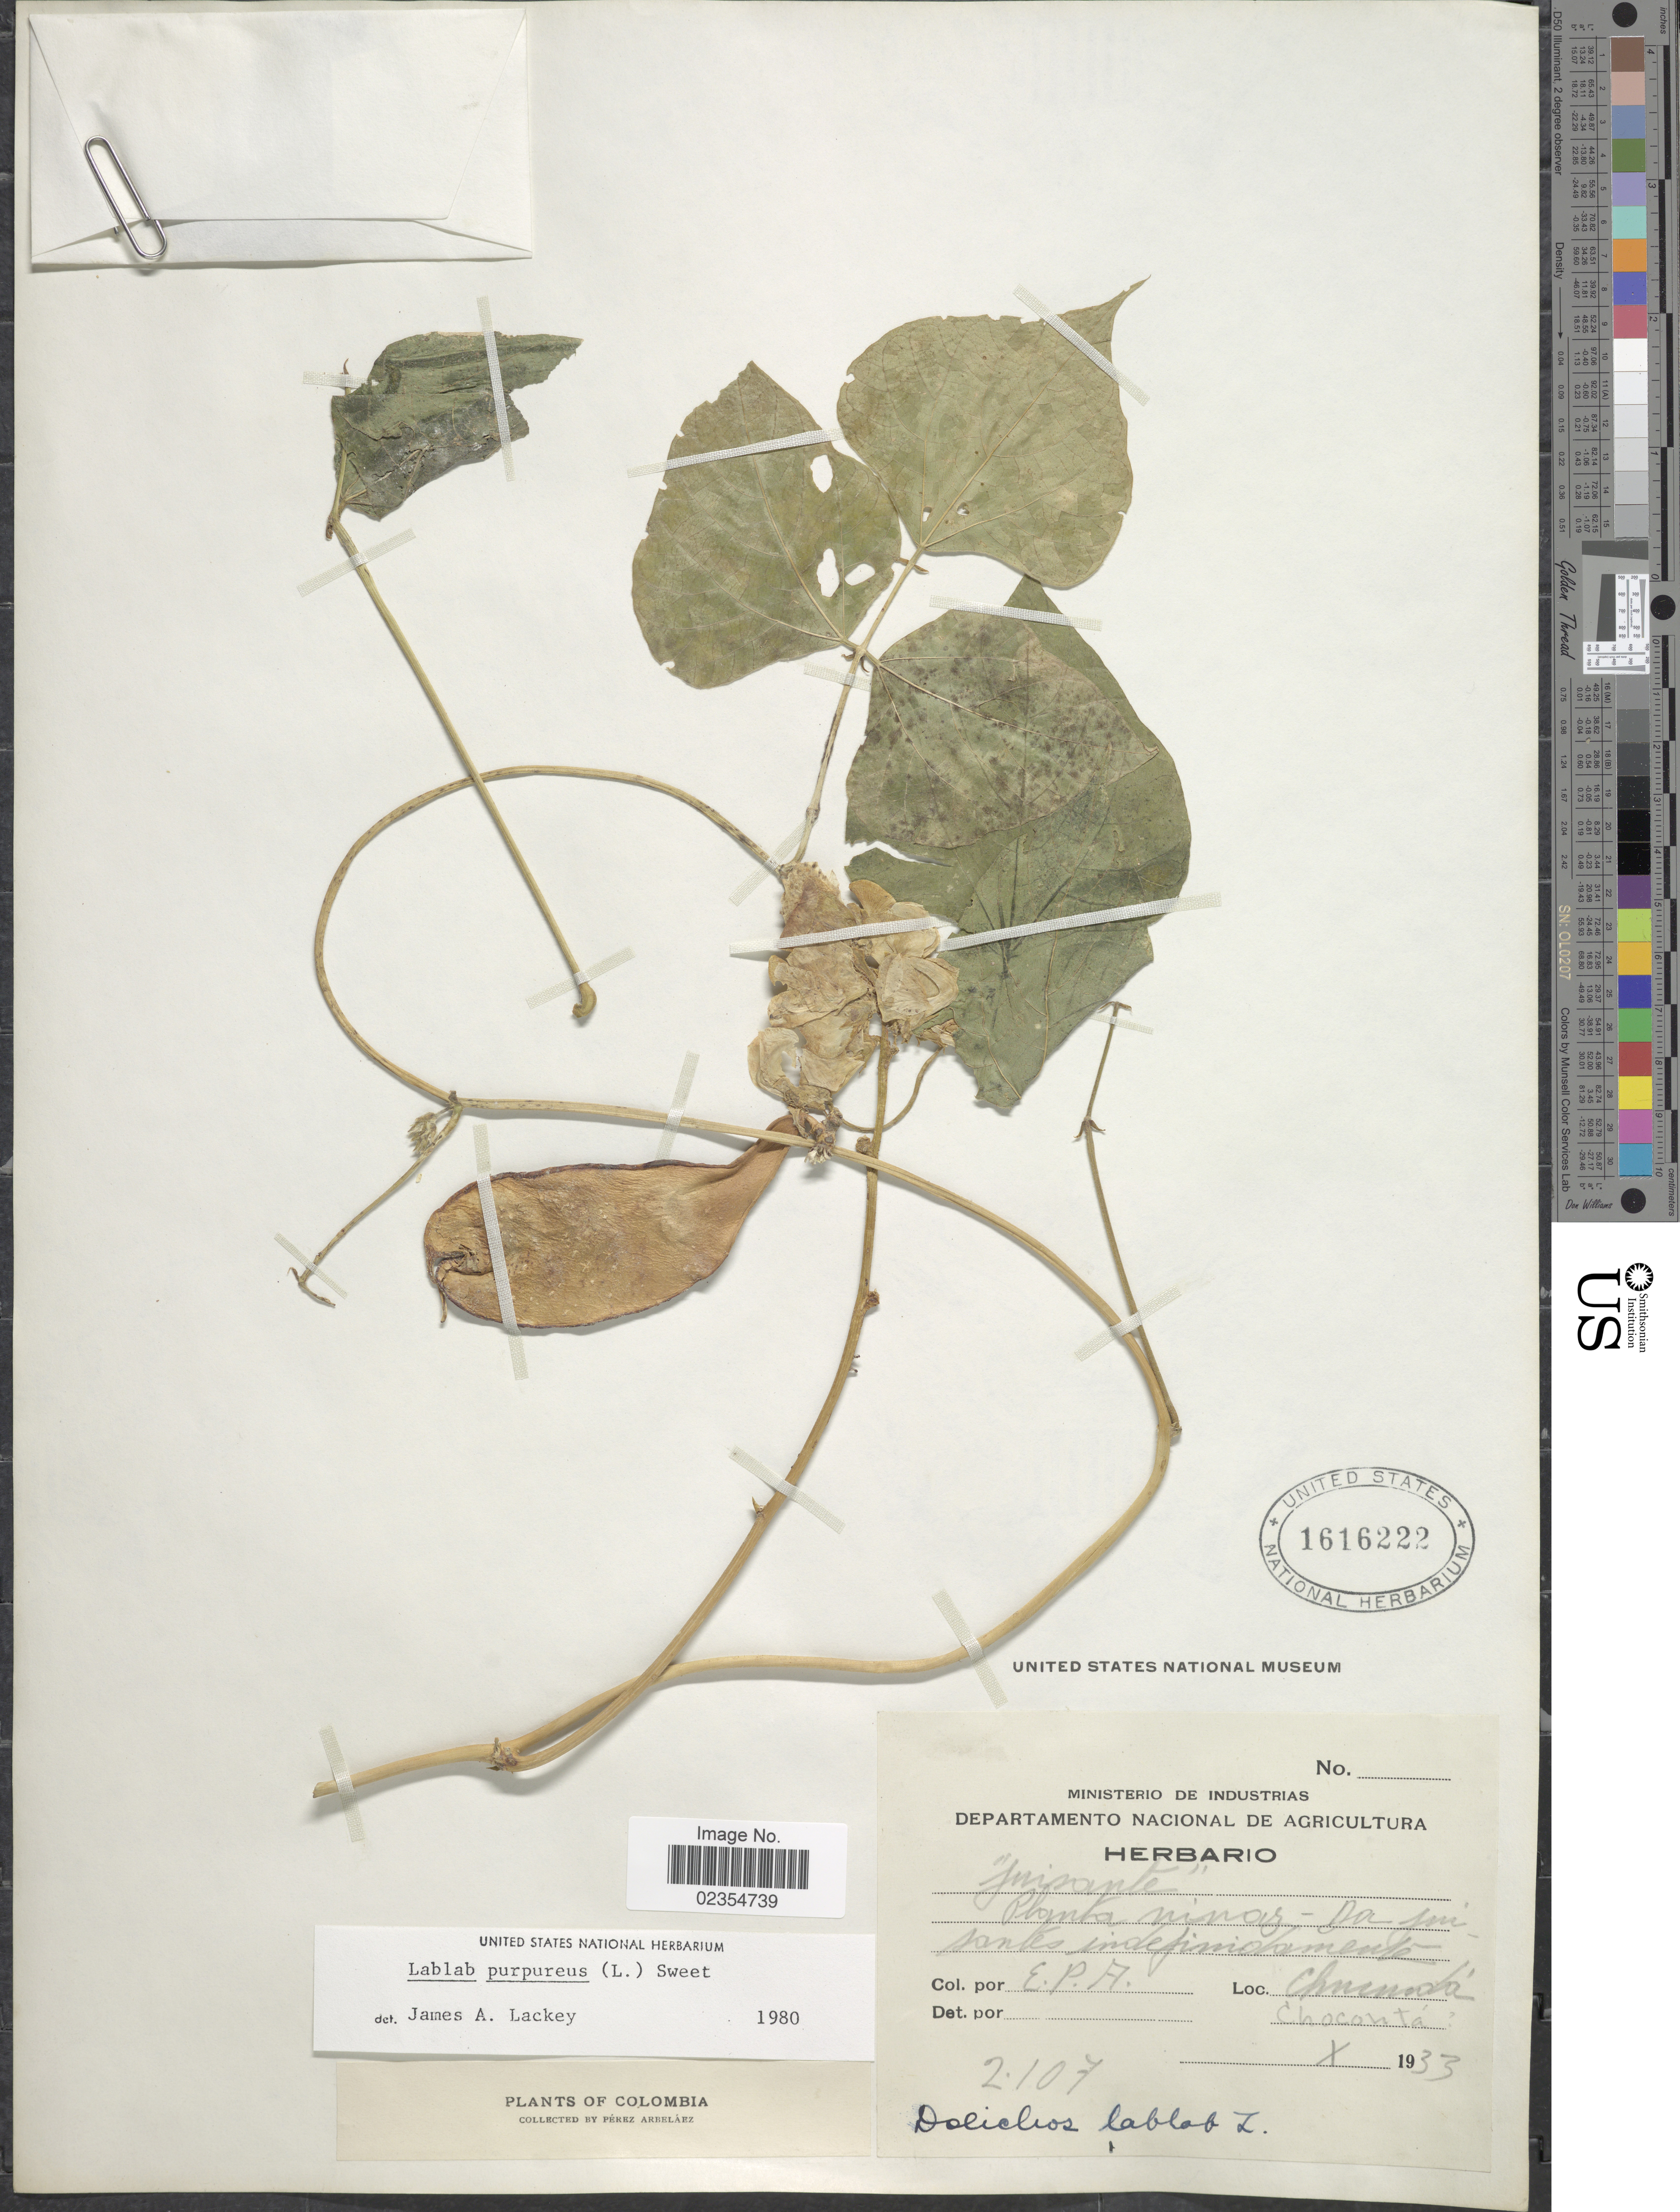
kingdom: Plantae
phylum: Tracheophyta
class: Magnoliopsida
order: Fabales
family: Fabaceae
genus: Lablab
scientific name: Lablab purpureus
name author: (L.) Sweet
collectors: E. Pérez Arbeláez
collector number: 2107?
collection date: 1933-10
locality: Planta ninos - Da juisantes indefinidamente, Chinimata, Choconta [interpreted]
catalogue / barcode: US 1616222